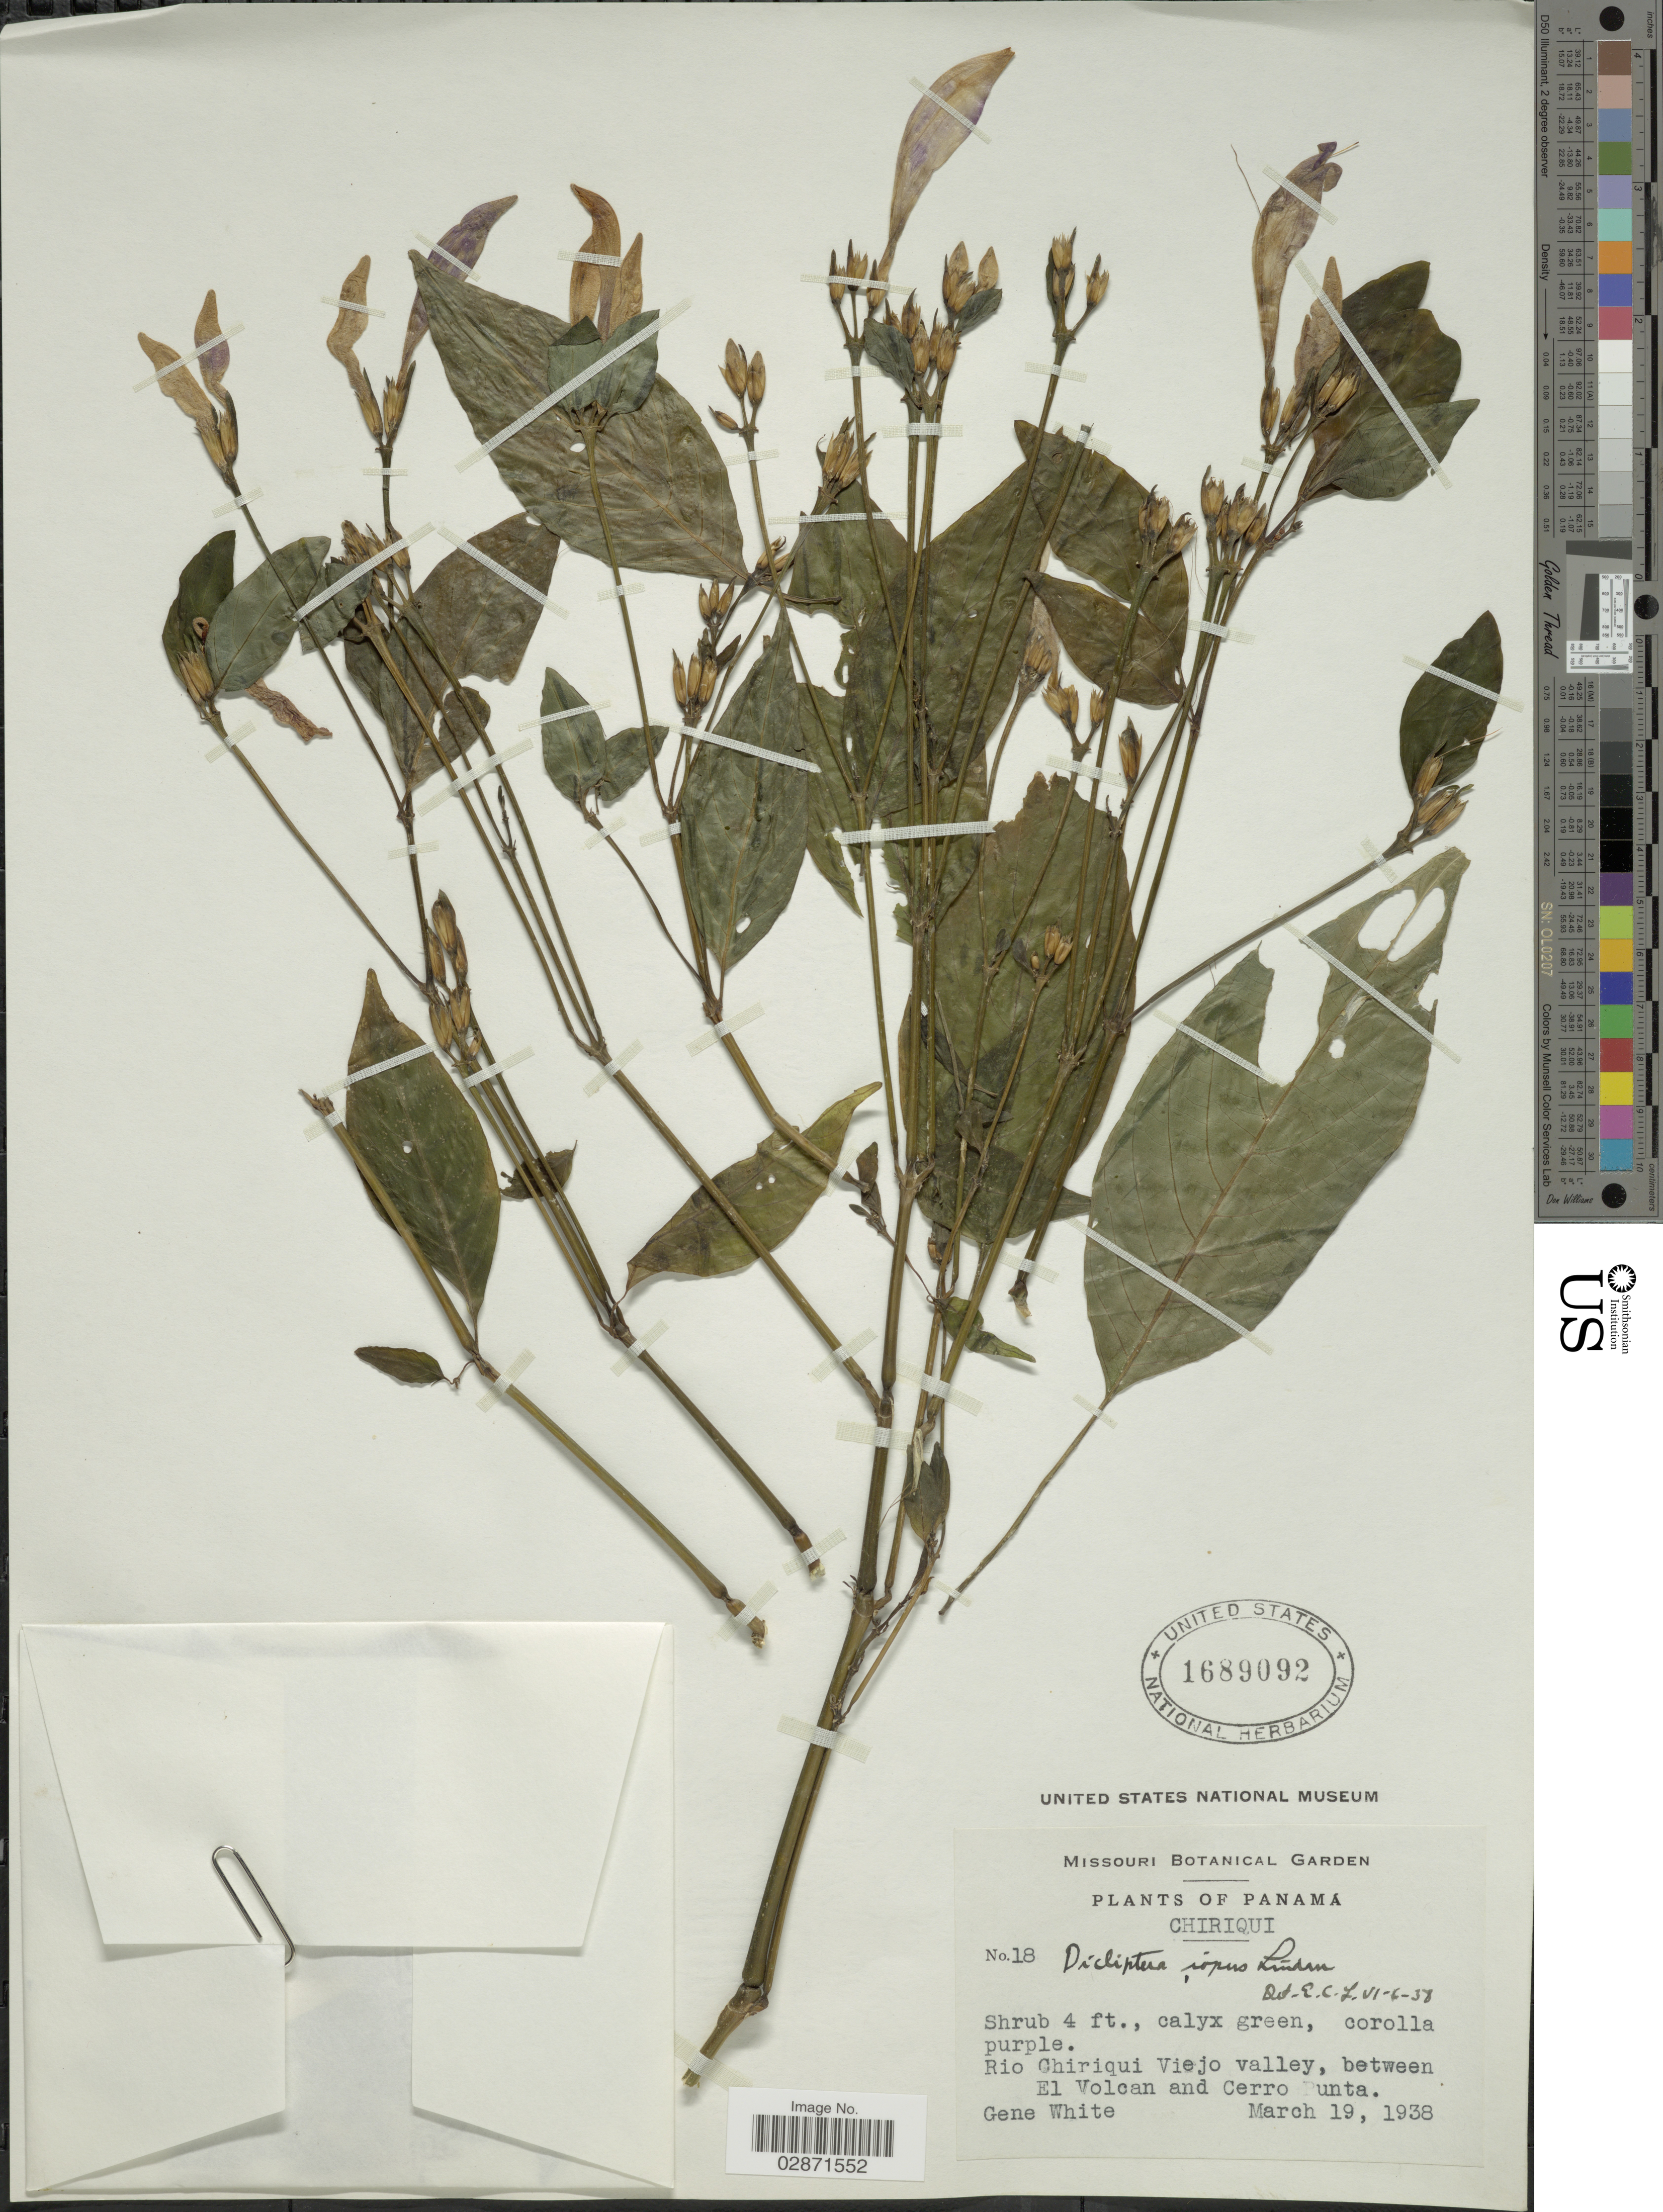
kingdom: Plantae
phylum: Tracheophyta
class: Magnoliopsida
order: Lamiales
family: Acanthaceae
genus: Dicliptera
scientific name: Dicliptera iopus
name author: Lindau in Pittier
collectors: G. White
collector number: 18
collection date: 1938-03-19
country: Panama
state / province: Chiriqui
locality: Rio Chiriqui Viejo Valley, between El Volcan and Cerro Punta.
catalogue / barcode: US 1689092